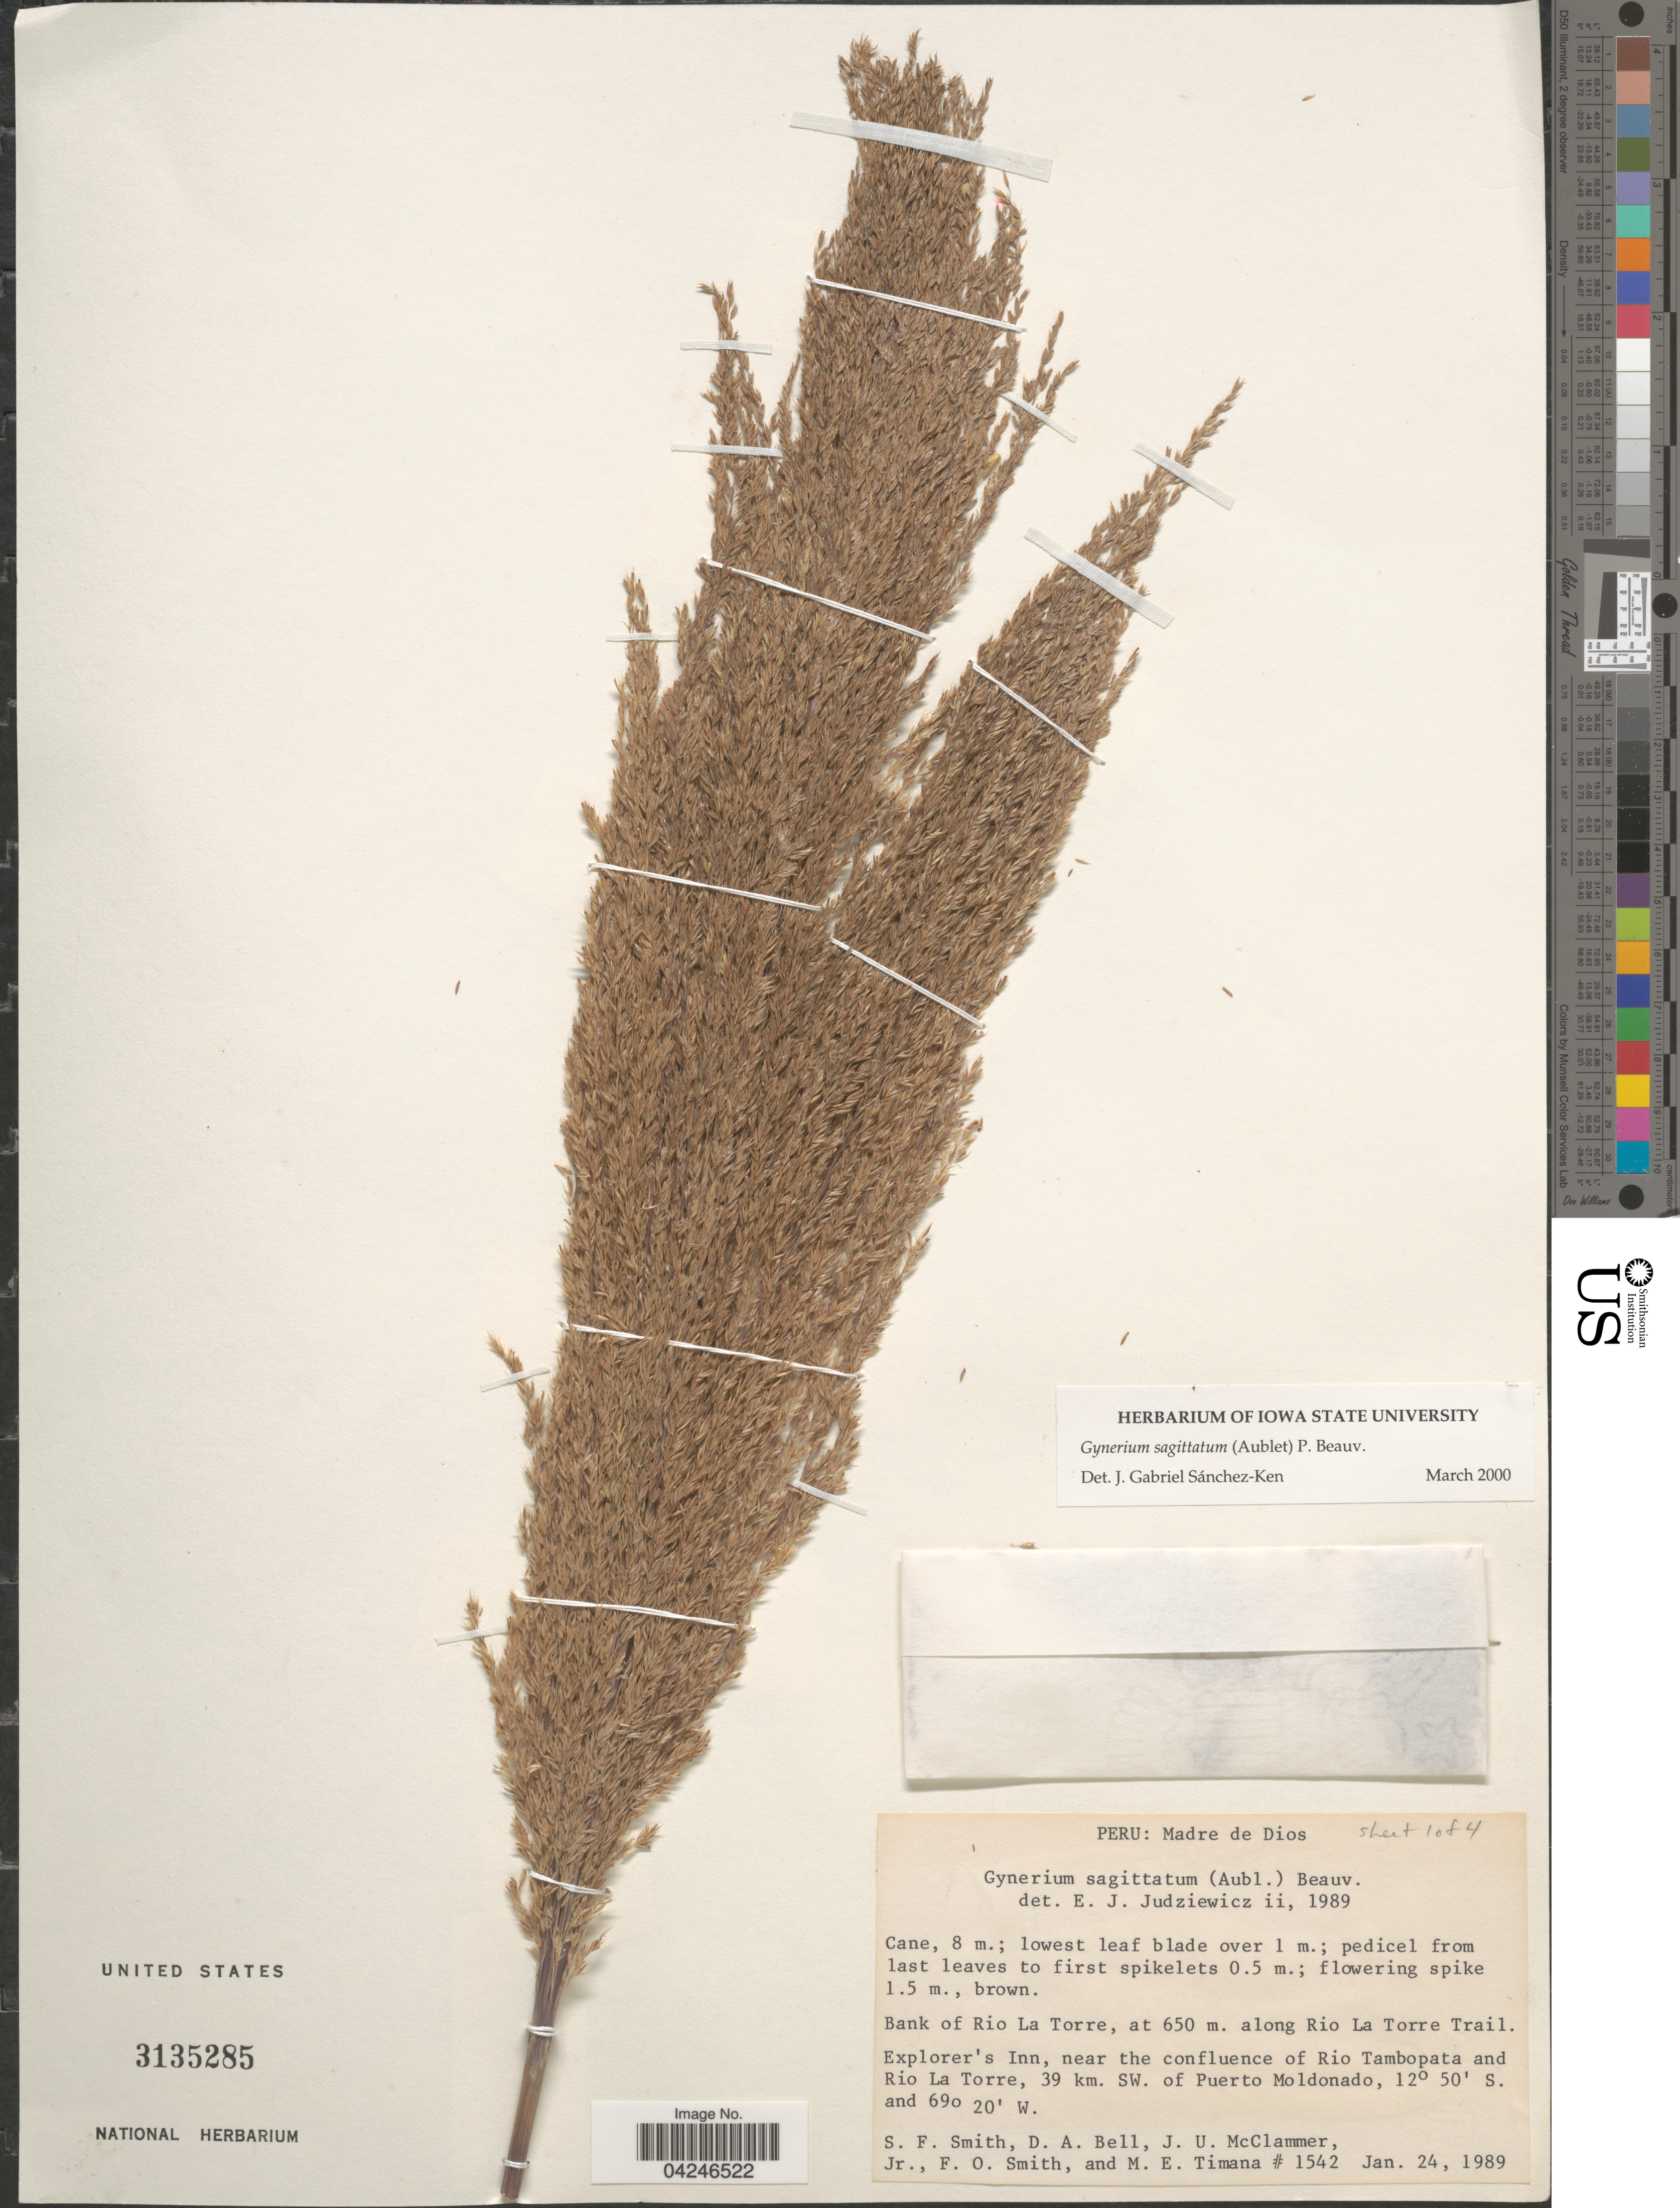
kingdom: Plantae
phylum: Tracheophyta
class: Liliopsida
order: Poales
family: Poaceae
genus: Gynerium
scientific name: Gynerium sagittatum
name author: (Aubl.) P. Beauv.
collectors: S.F. Smith, D. A. Bell, J. McClammer Jr. & F. Smith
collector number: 1542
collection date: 1989-01-24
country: Peru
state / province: Madre de Dios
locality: Bank of Rio La Torre, along Rio La Torre Trail. Explorer's Inn, near the confluence of Rio Tambopata and Rio La Torre, 39 km. SW. of Puerto Moldonado.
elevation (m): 650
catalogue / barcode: US 3135285